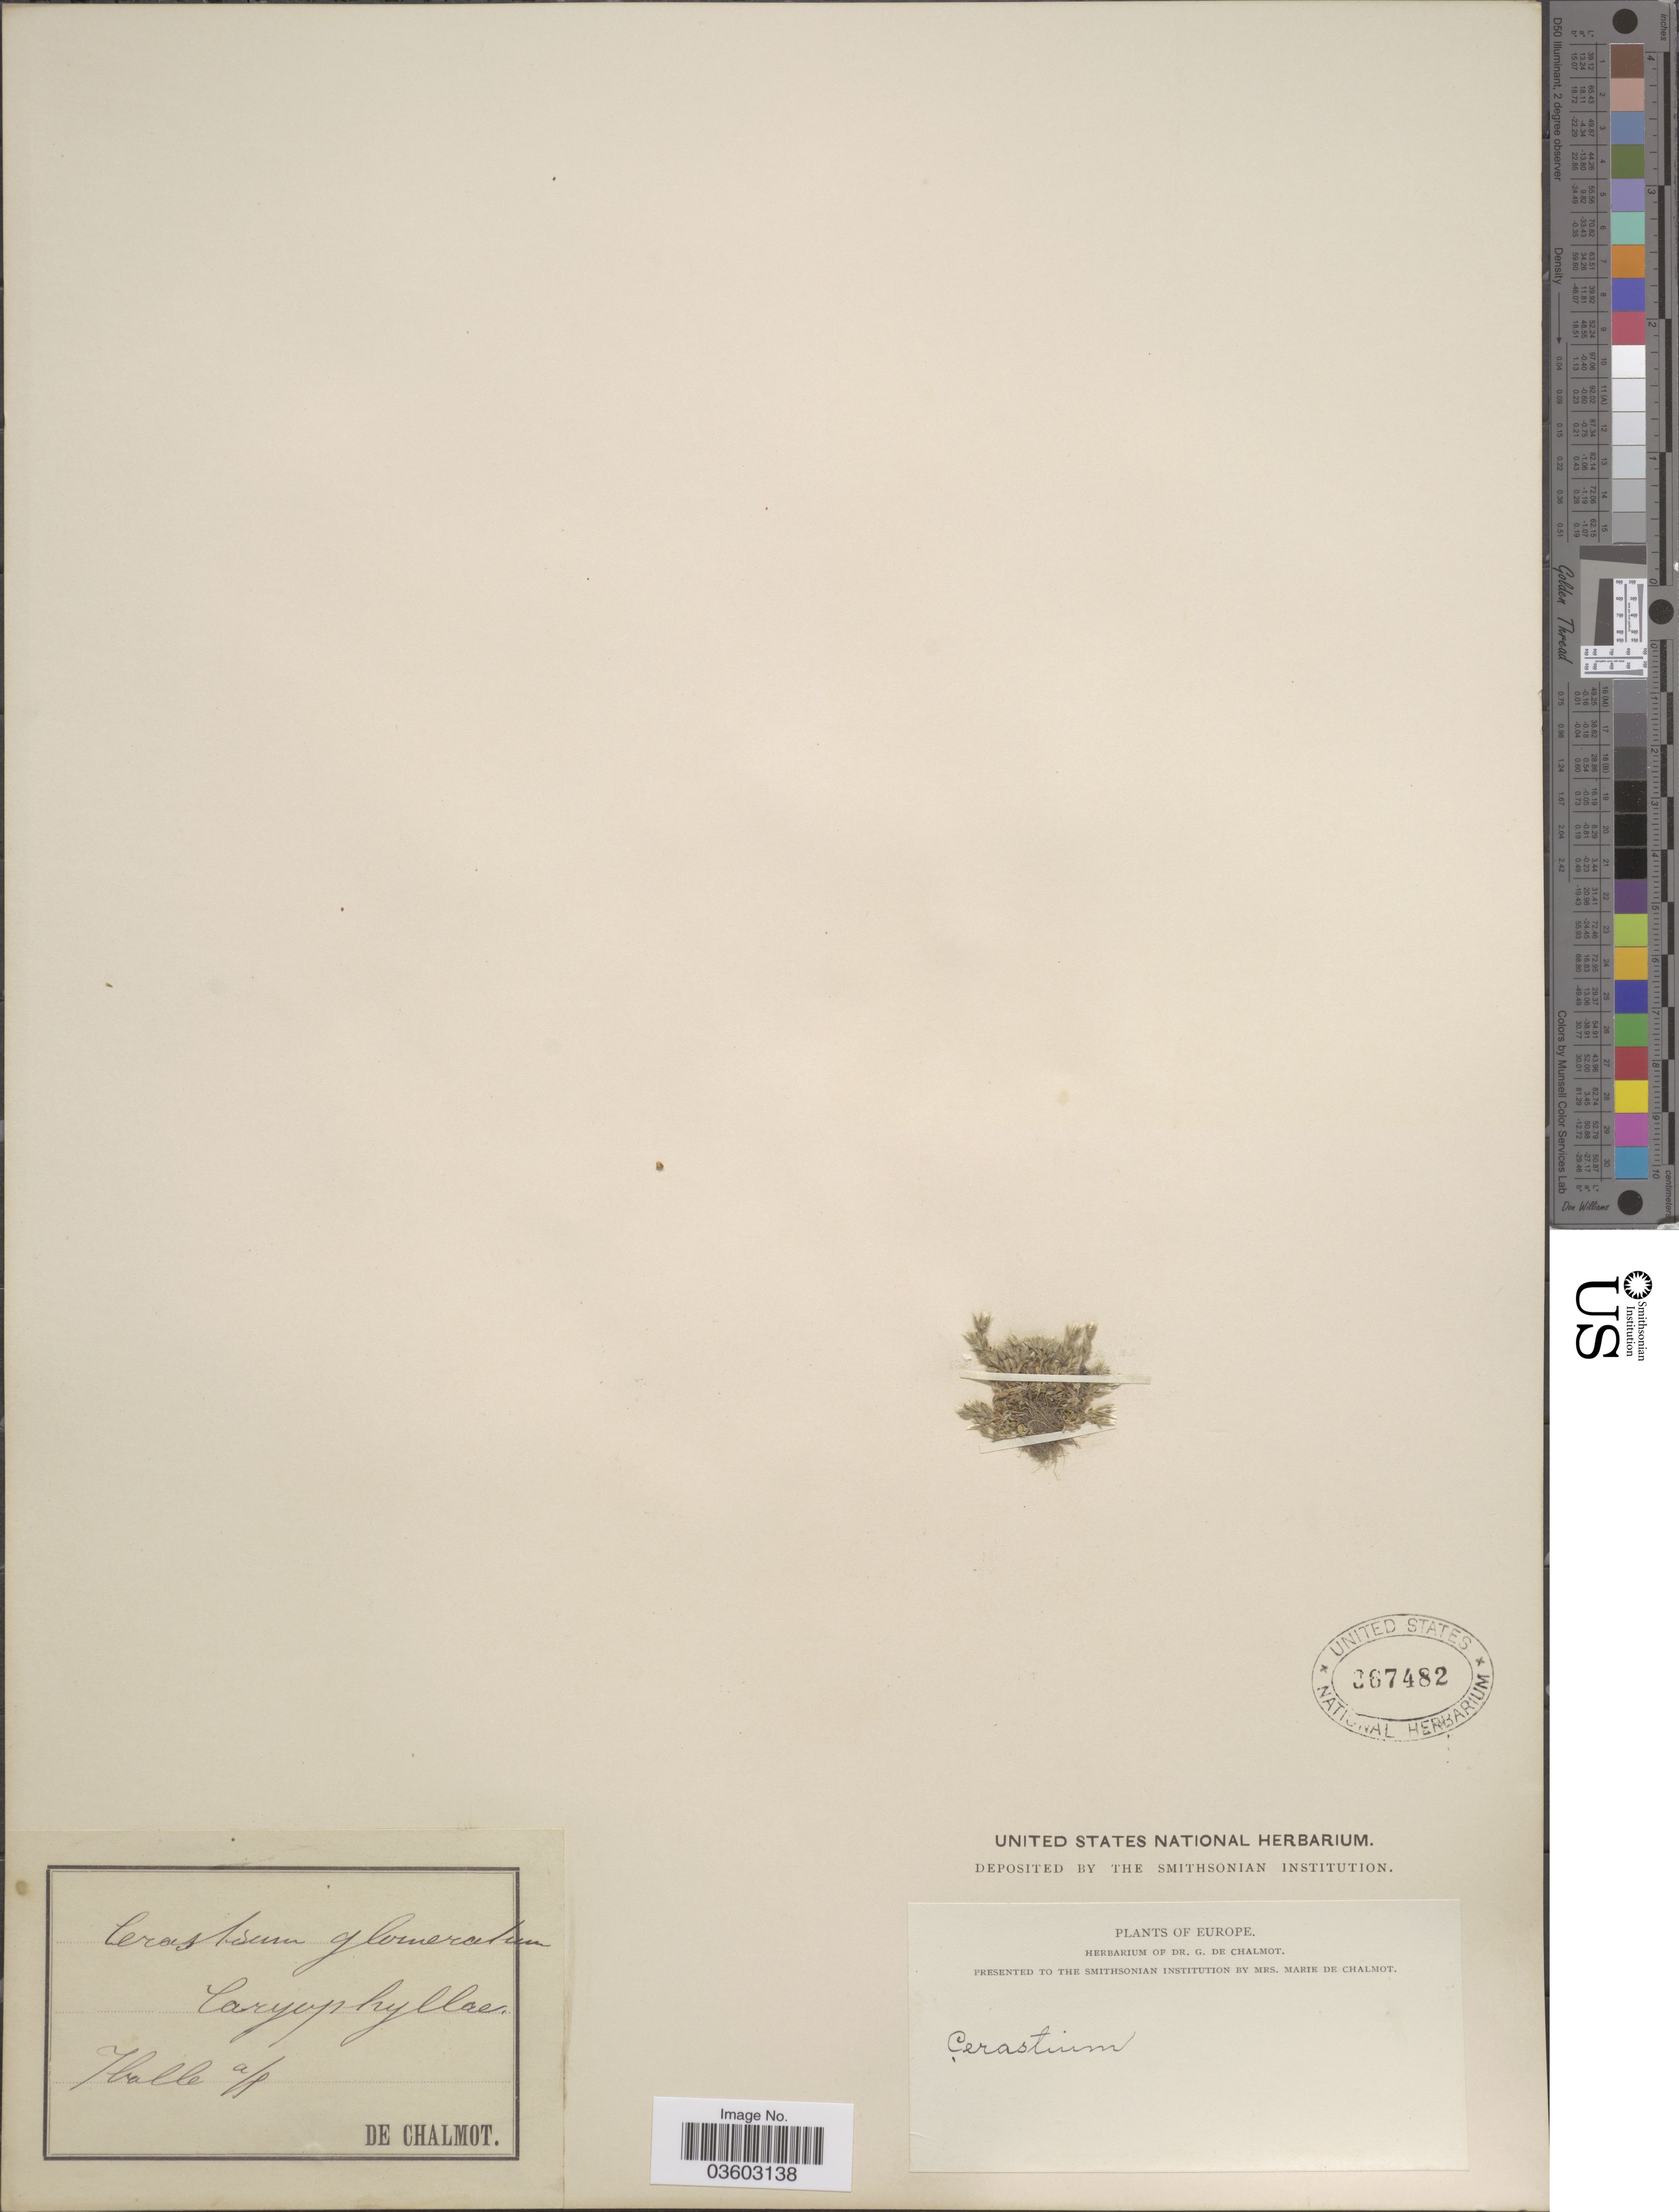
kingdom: Plantae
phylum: Tracheophyta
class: Magnoliopsida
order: Caryophyllales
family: Caryophyllaceae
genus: Cerastium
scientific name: Cerastium glomeratum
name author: Thuill.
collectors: G. de Chalmot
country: Germany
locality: Europe. Halle s/s. [interpreted]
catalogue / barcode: US 367482